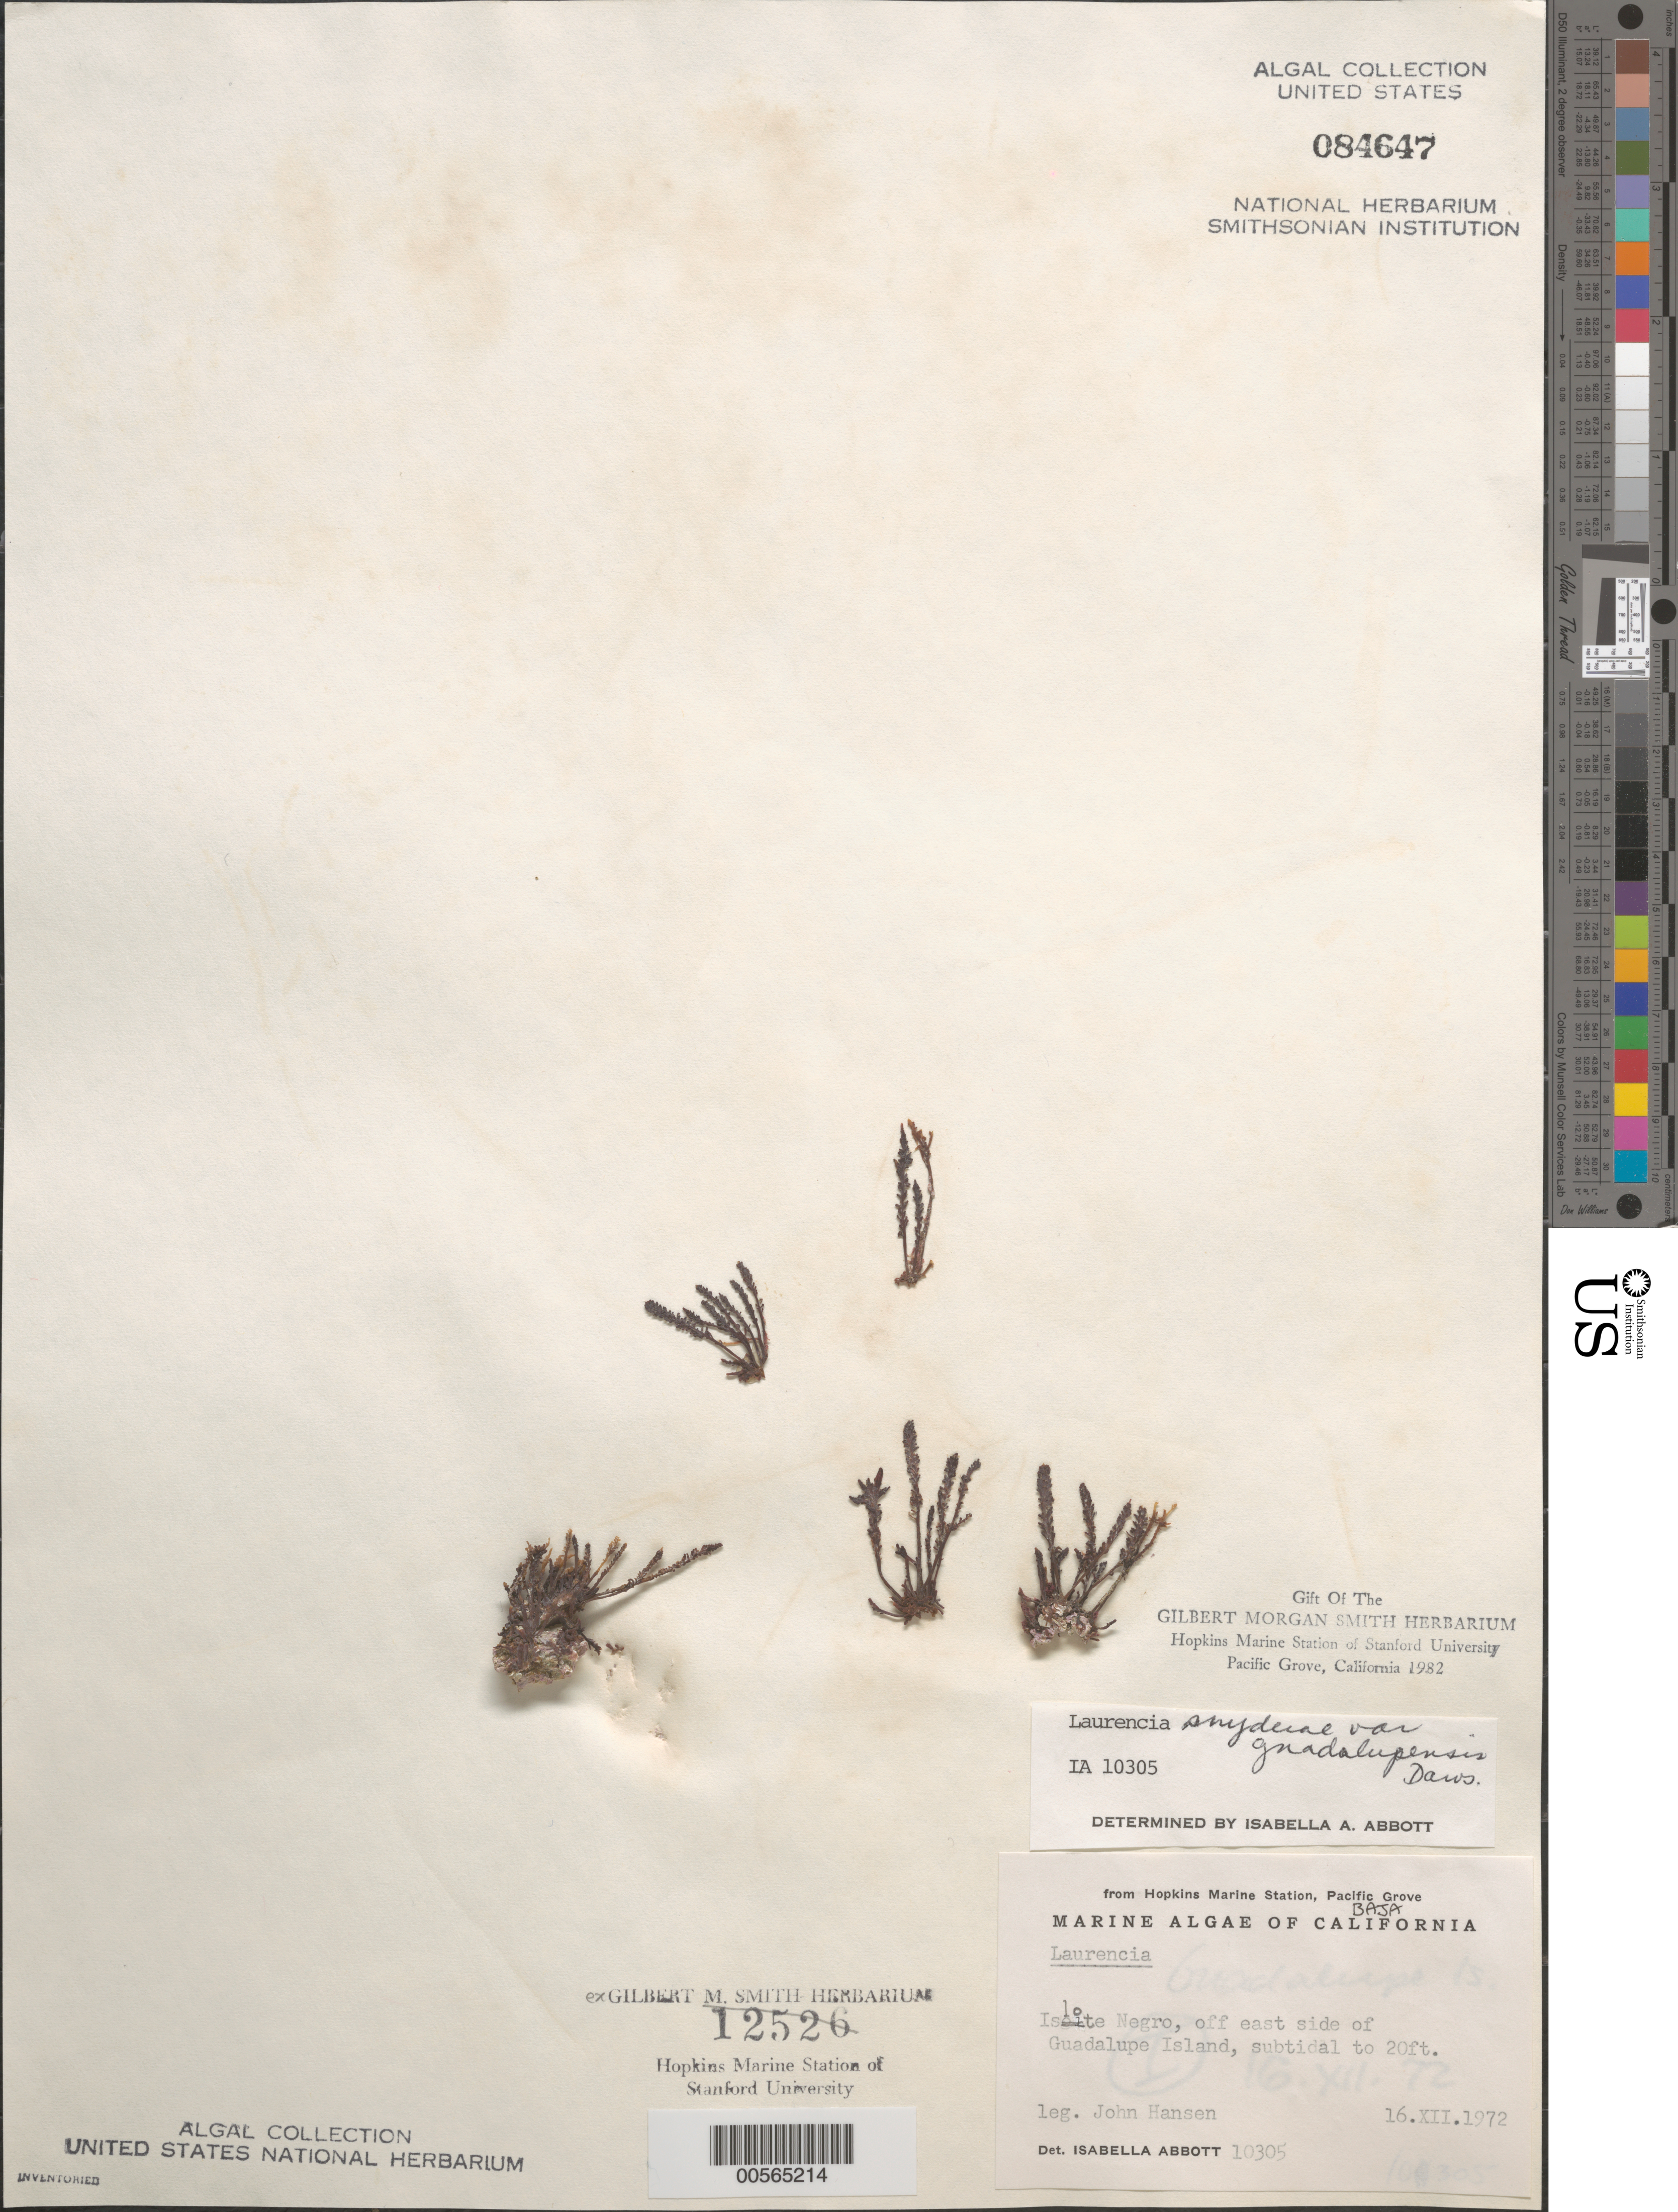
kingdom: Plantae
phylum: Rhodophyta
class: Florideophyceae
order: Ceramiales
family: Rhodomelaceae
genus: Laurencia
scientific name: Laurencia snyderae var. guadalupensis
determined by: Abbott, Isabella A.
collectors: J. Hansen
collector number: IAA 10305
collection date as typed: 16 Dec 1972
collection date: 1972-12-16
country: Mexico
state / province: Baja California Norte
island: Islote Negro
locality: Off east side of Isla Guadalupe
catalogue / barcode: US 84647